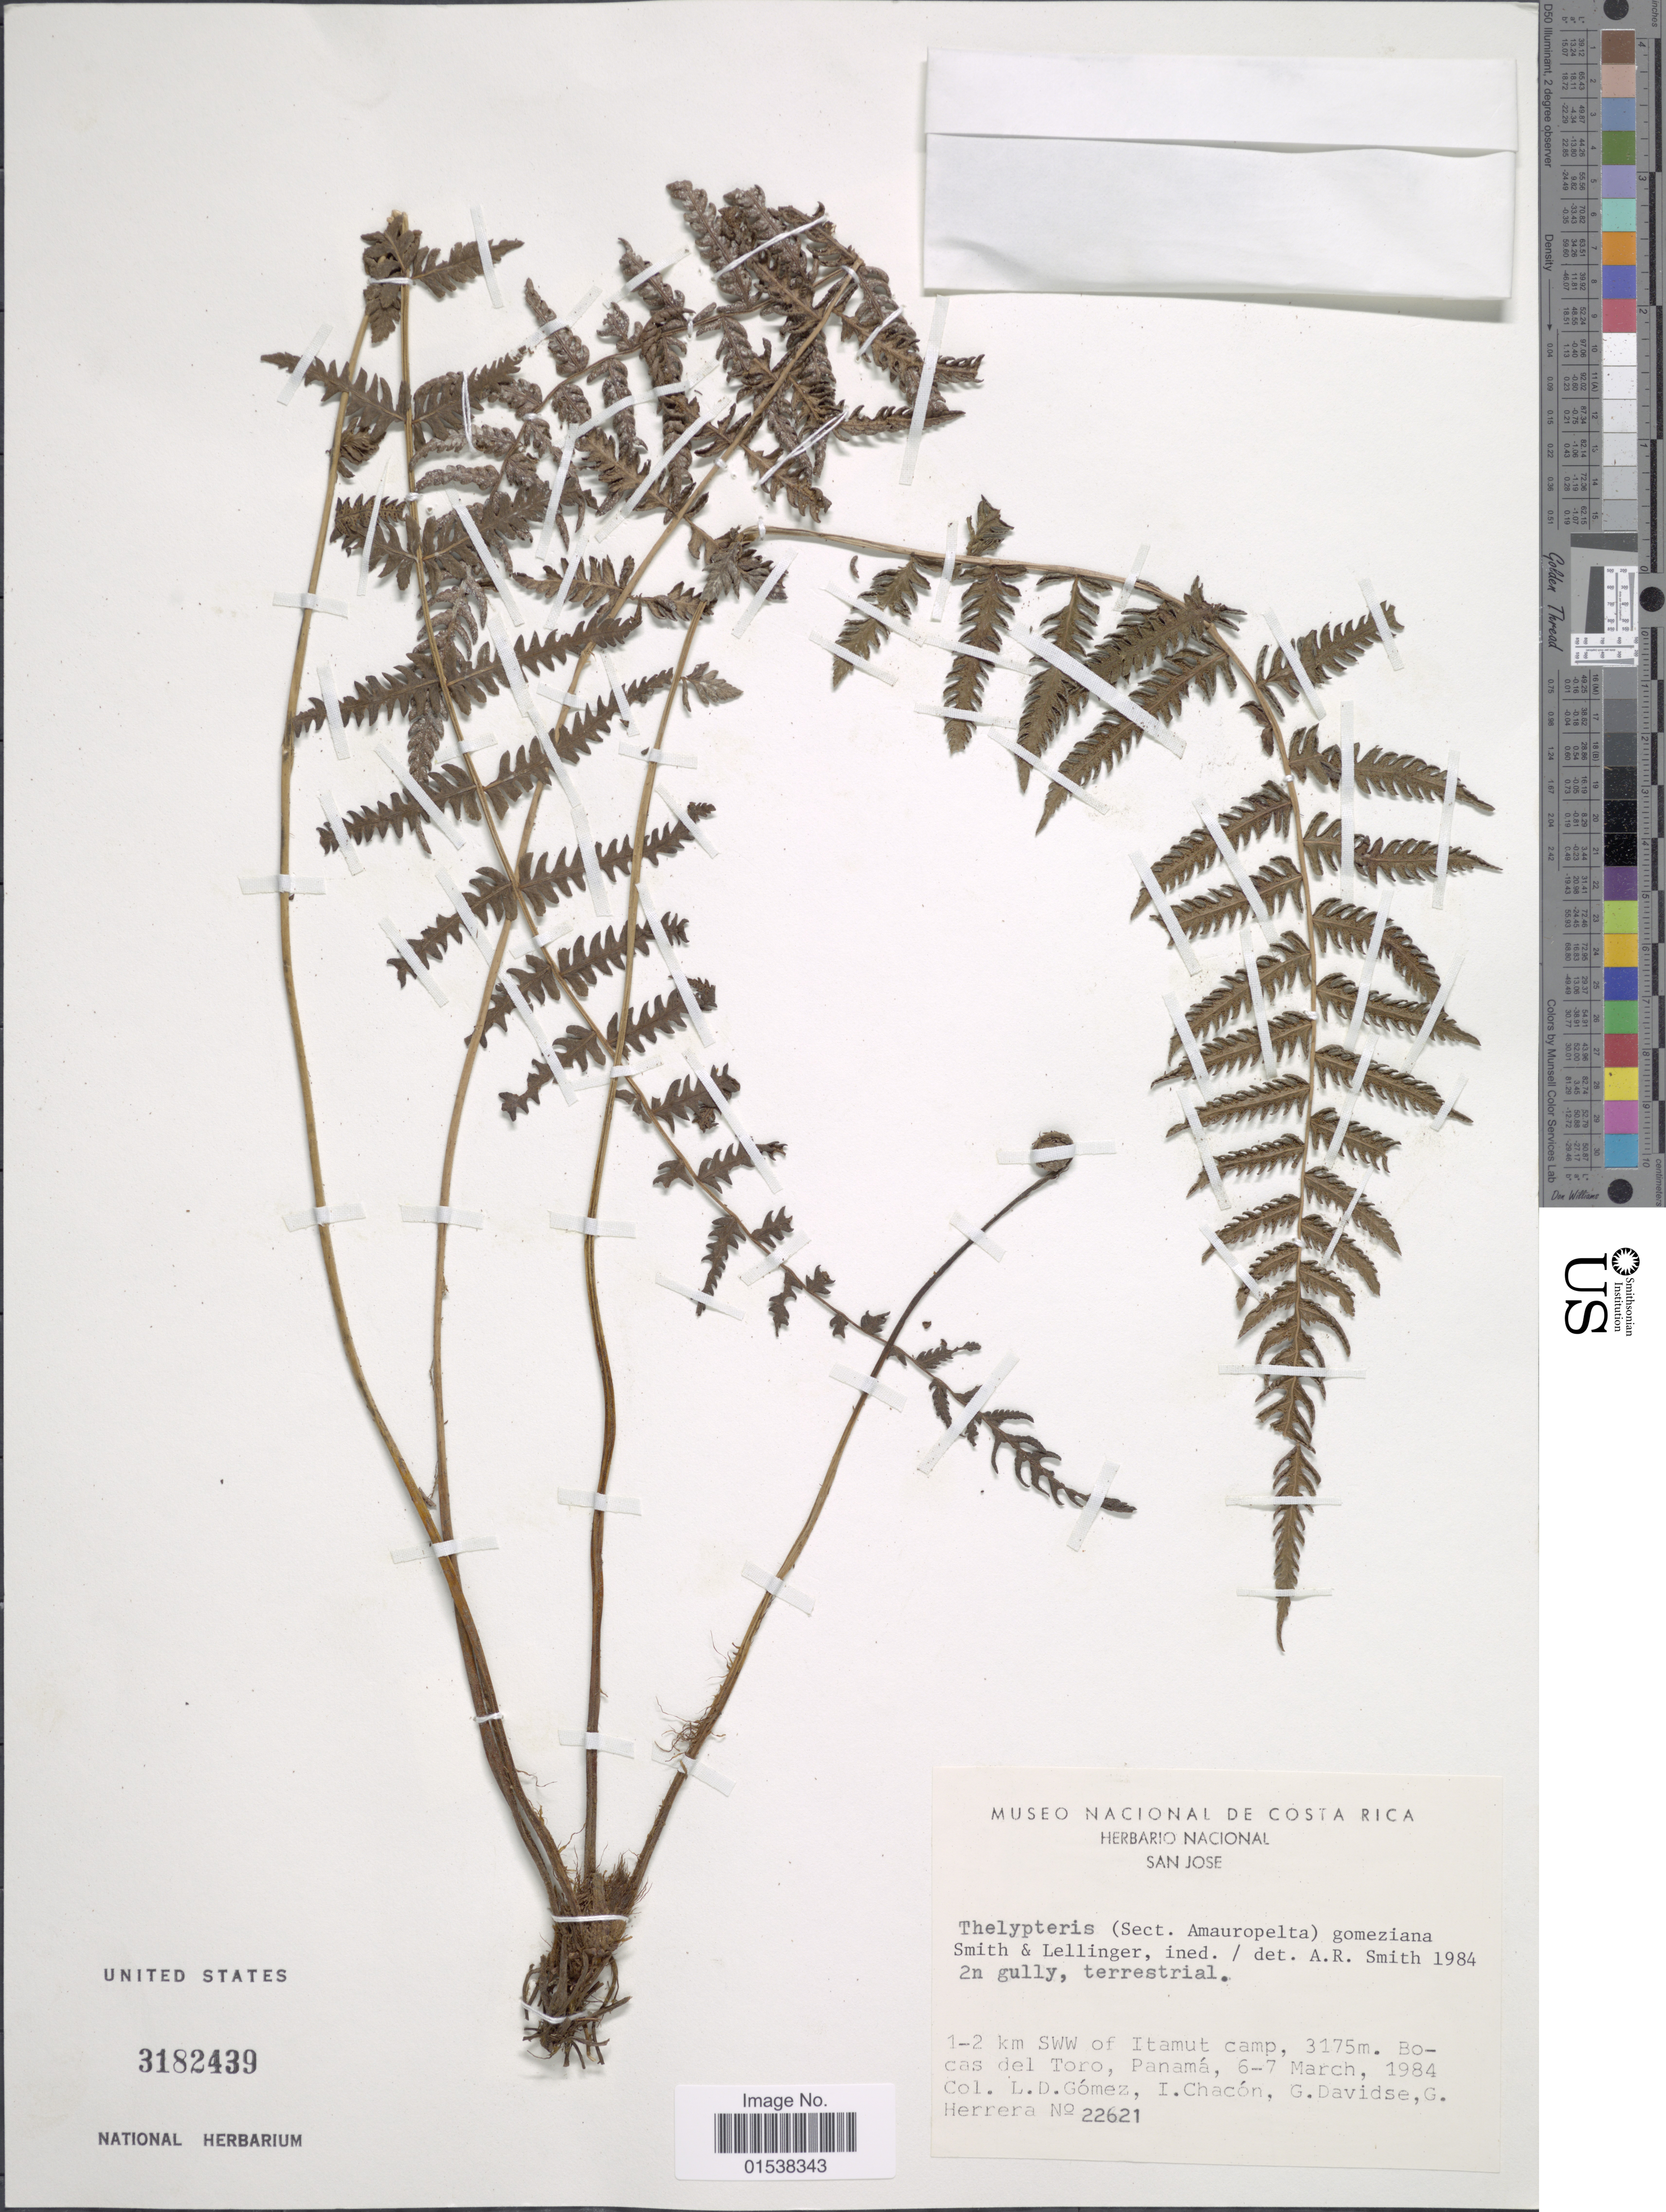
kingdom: Plantae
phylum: Tracheophyta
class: Polypodiopsida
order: Polypodiales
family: Thelypteridaceae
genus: Amauropelta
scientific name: Amauropelta gomeziana (A.R. Sm. & Lellinger) comb. nov., ined. 2015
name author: (A.R. Sm. & Lellinger)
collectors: L. Gomez, I. Chacon, G. Davidse & G. Herrera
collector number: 22621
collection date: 1984-03-06/1984-03-07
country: Panama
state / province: Bocas del Toro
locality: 1-2 km SWW of Itamut Camp.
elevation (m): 3175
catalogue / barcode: US 3182439